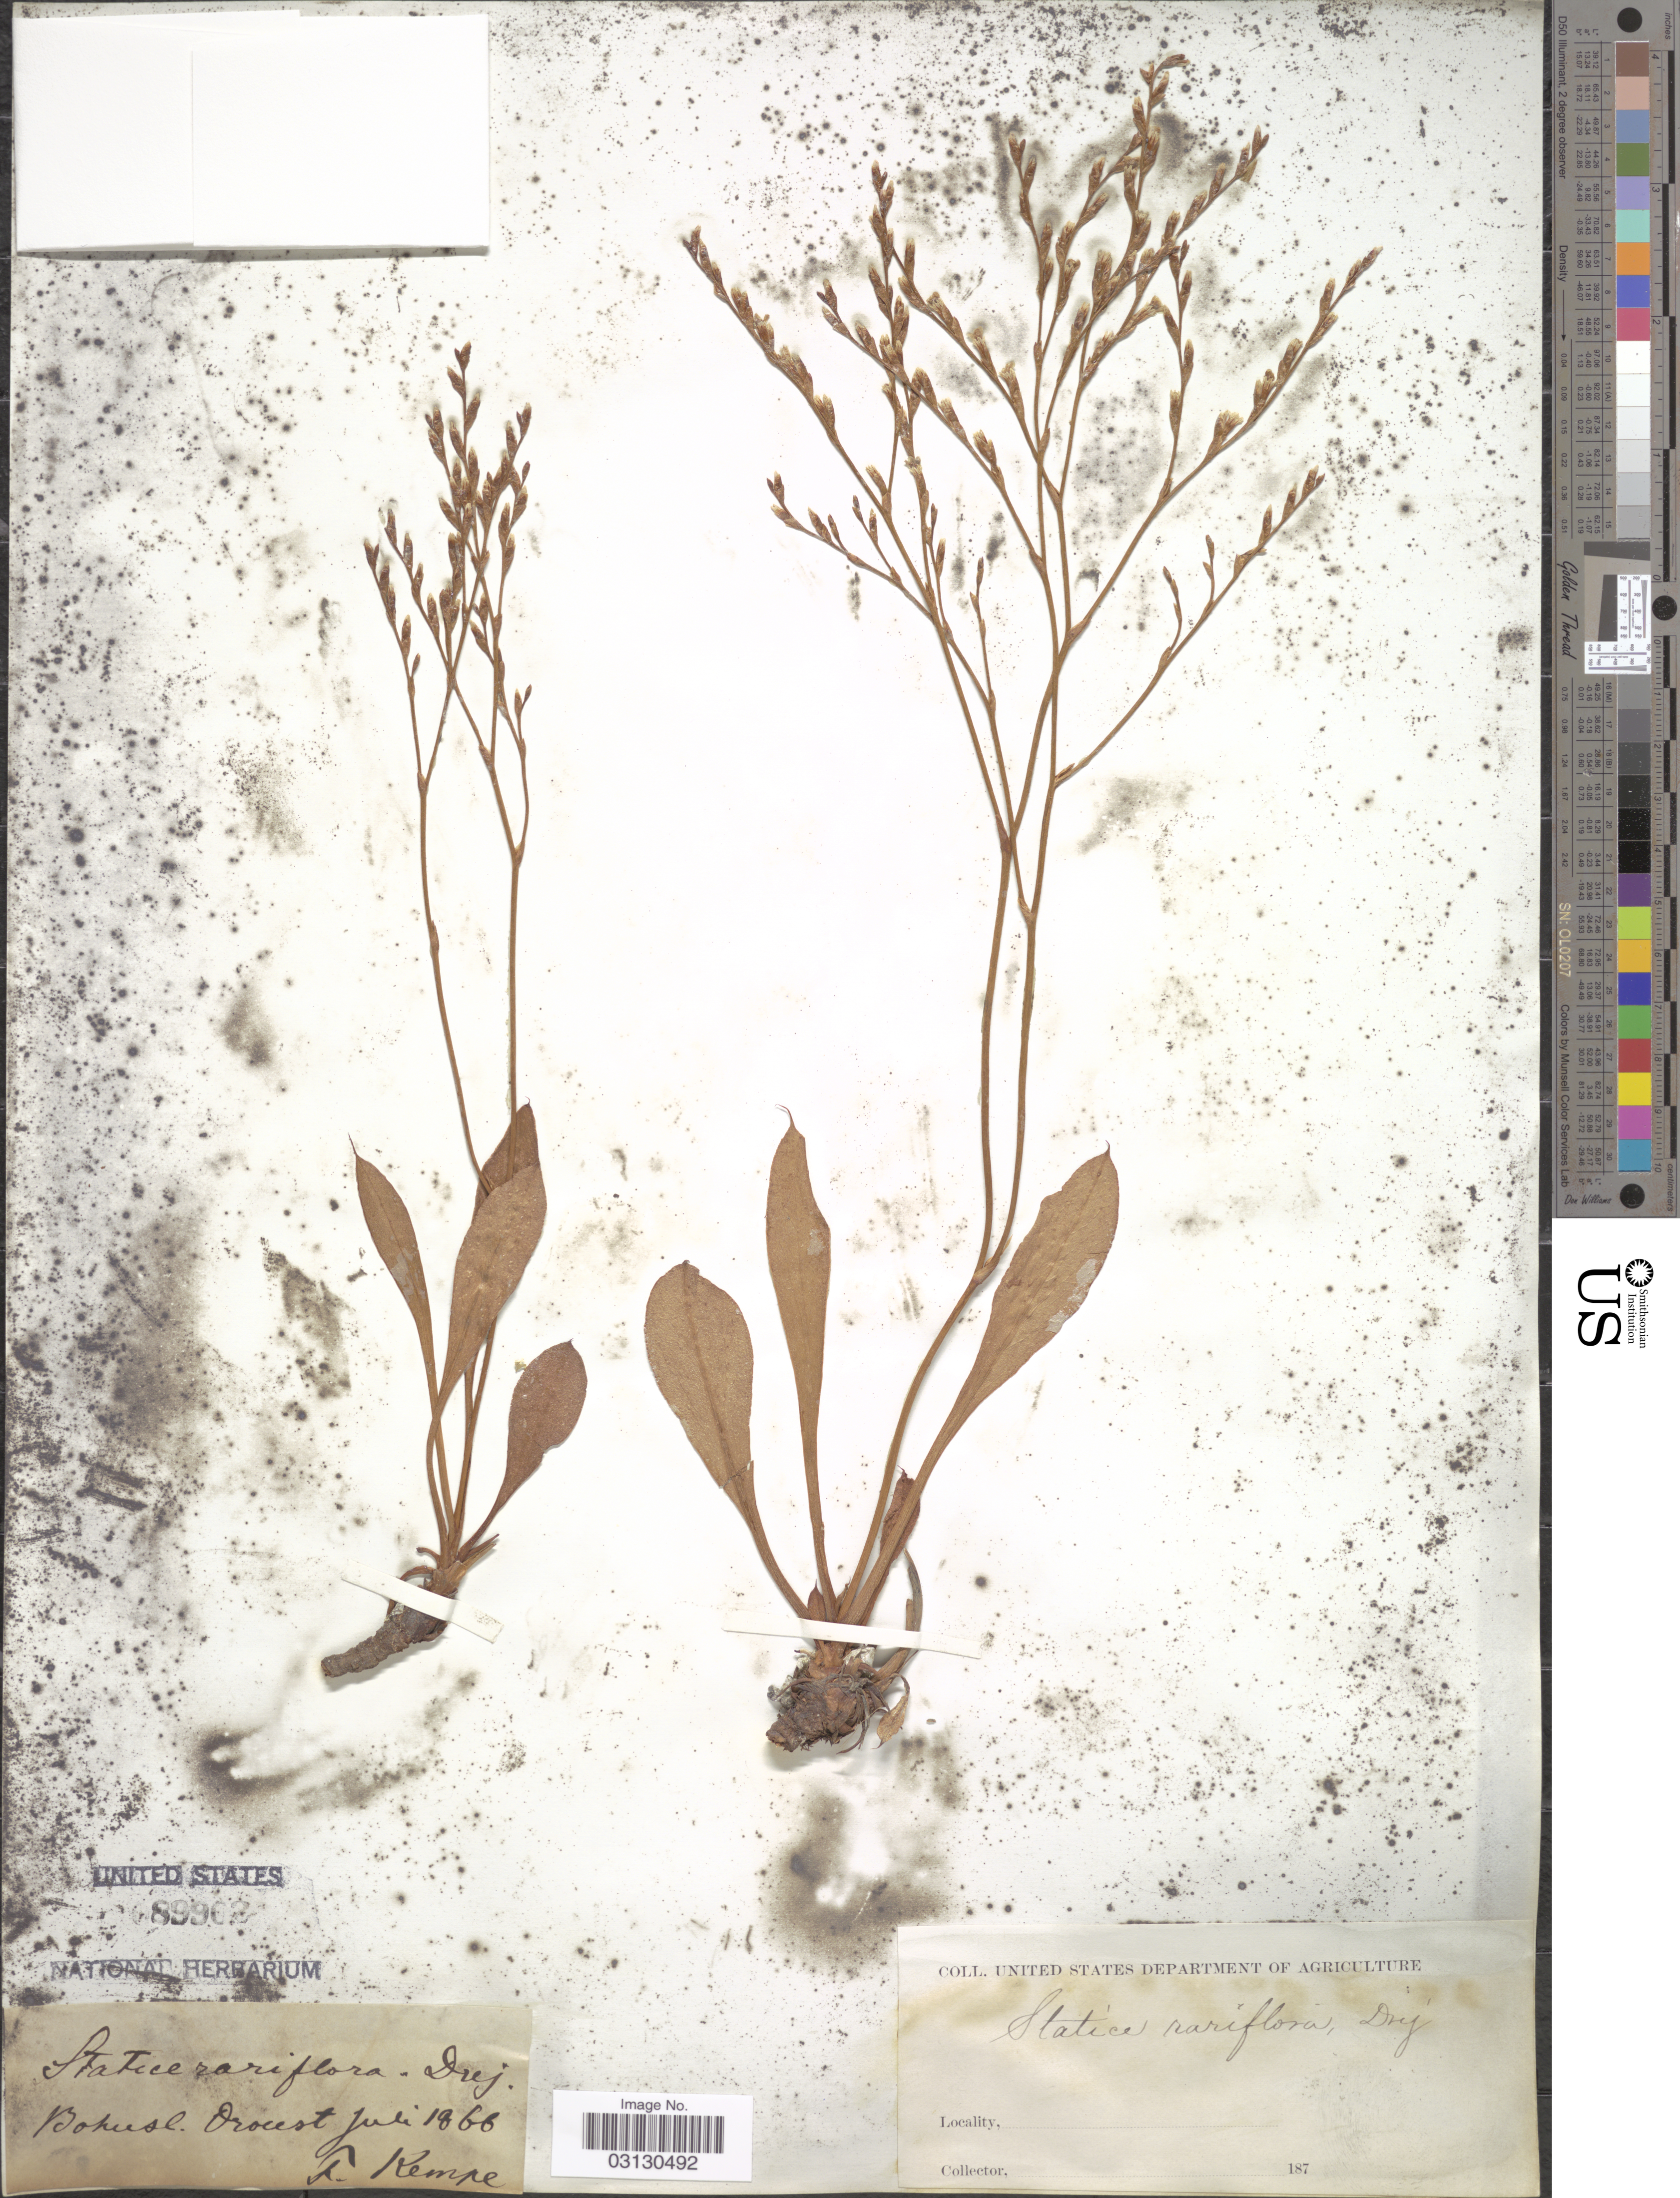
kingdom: Plantae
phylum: Tracheophyta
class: Magnoliopsida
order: Caryophyllales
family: Plumbaginaceae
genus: Limonium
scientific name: Limonium rariflorum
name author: Kuntze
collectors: F. Kempe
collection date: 1866-07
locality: Bokusl. Orocest.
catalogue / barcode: US 89902